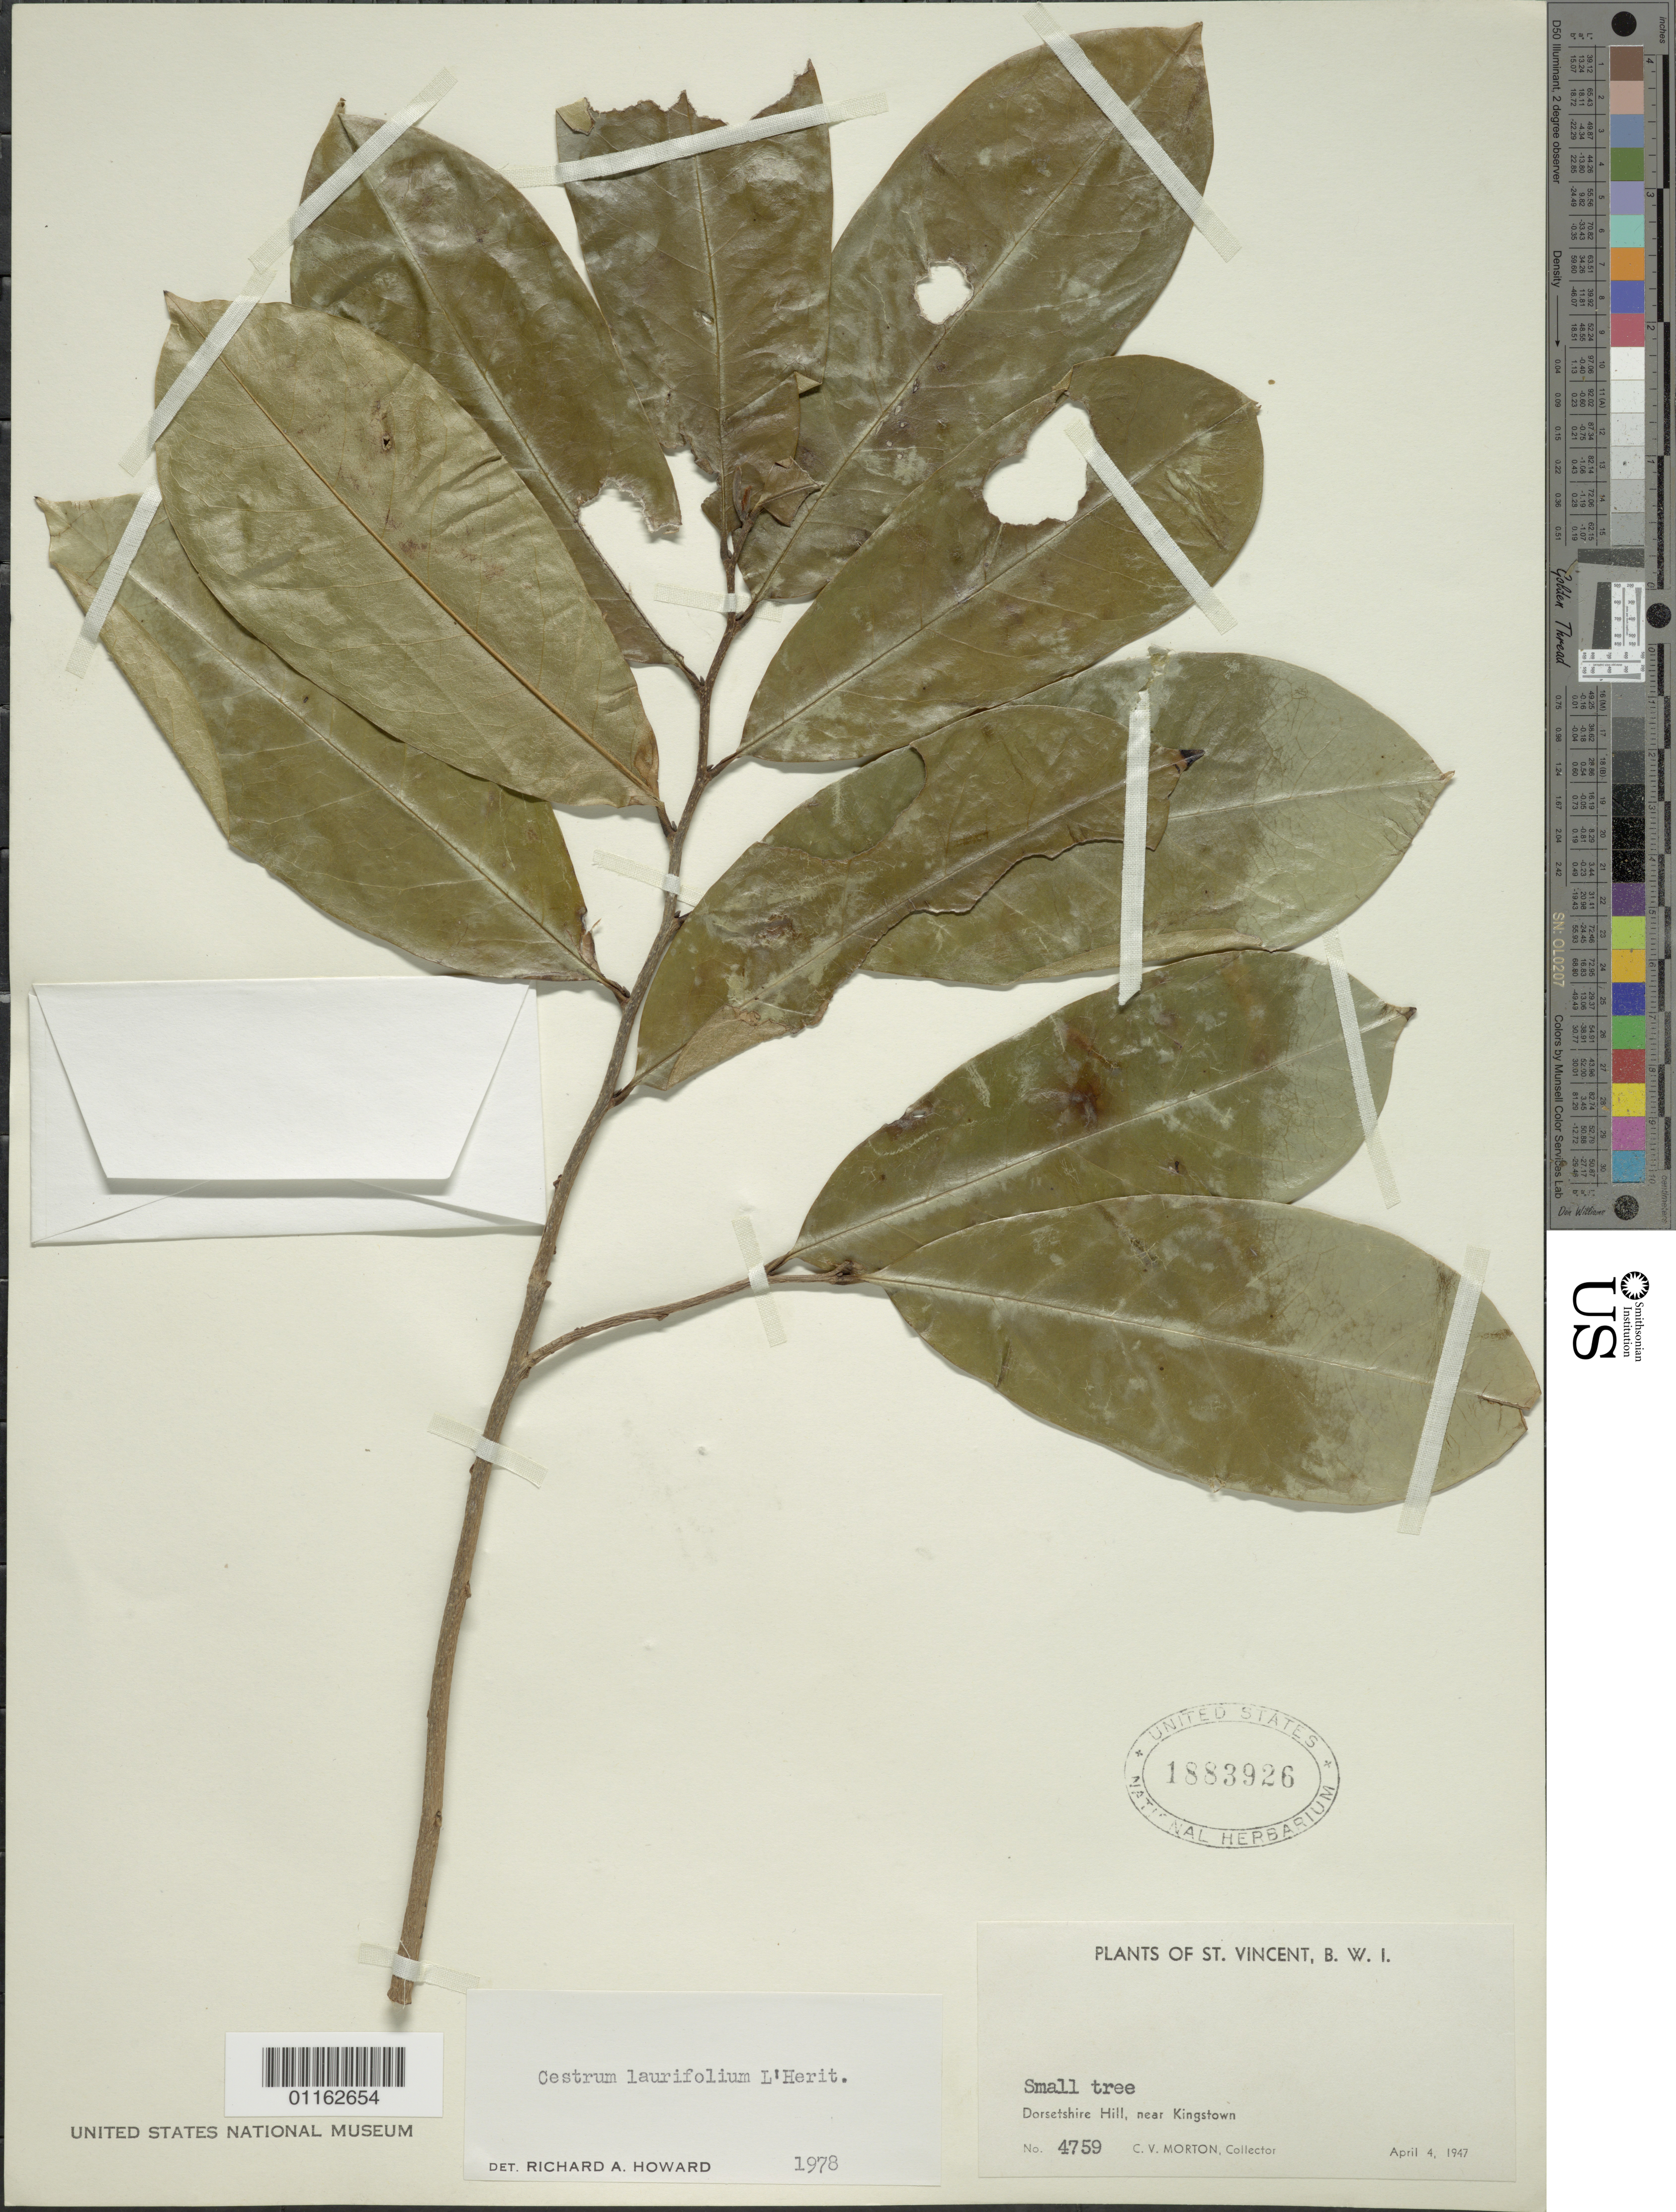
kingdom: Plantae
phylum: Tracheophyta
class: Magnoliopsida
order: Solanales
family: Solanaceae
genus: Cestrum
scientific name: Cestrum laurifolium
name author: L'Hér.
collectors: C. V. Morton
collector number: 4759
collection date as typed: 04 Apr 1947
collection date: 1947-04-04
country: St. Vincent - Grenadines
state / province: Saint George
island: St. Vincent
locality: Dorsetshire Hill, near Kingstown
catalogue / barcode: US 1883926